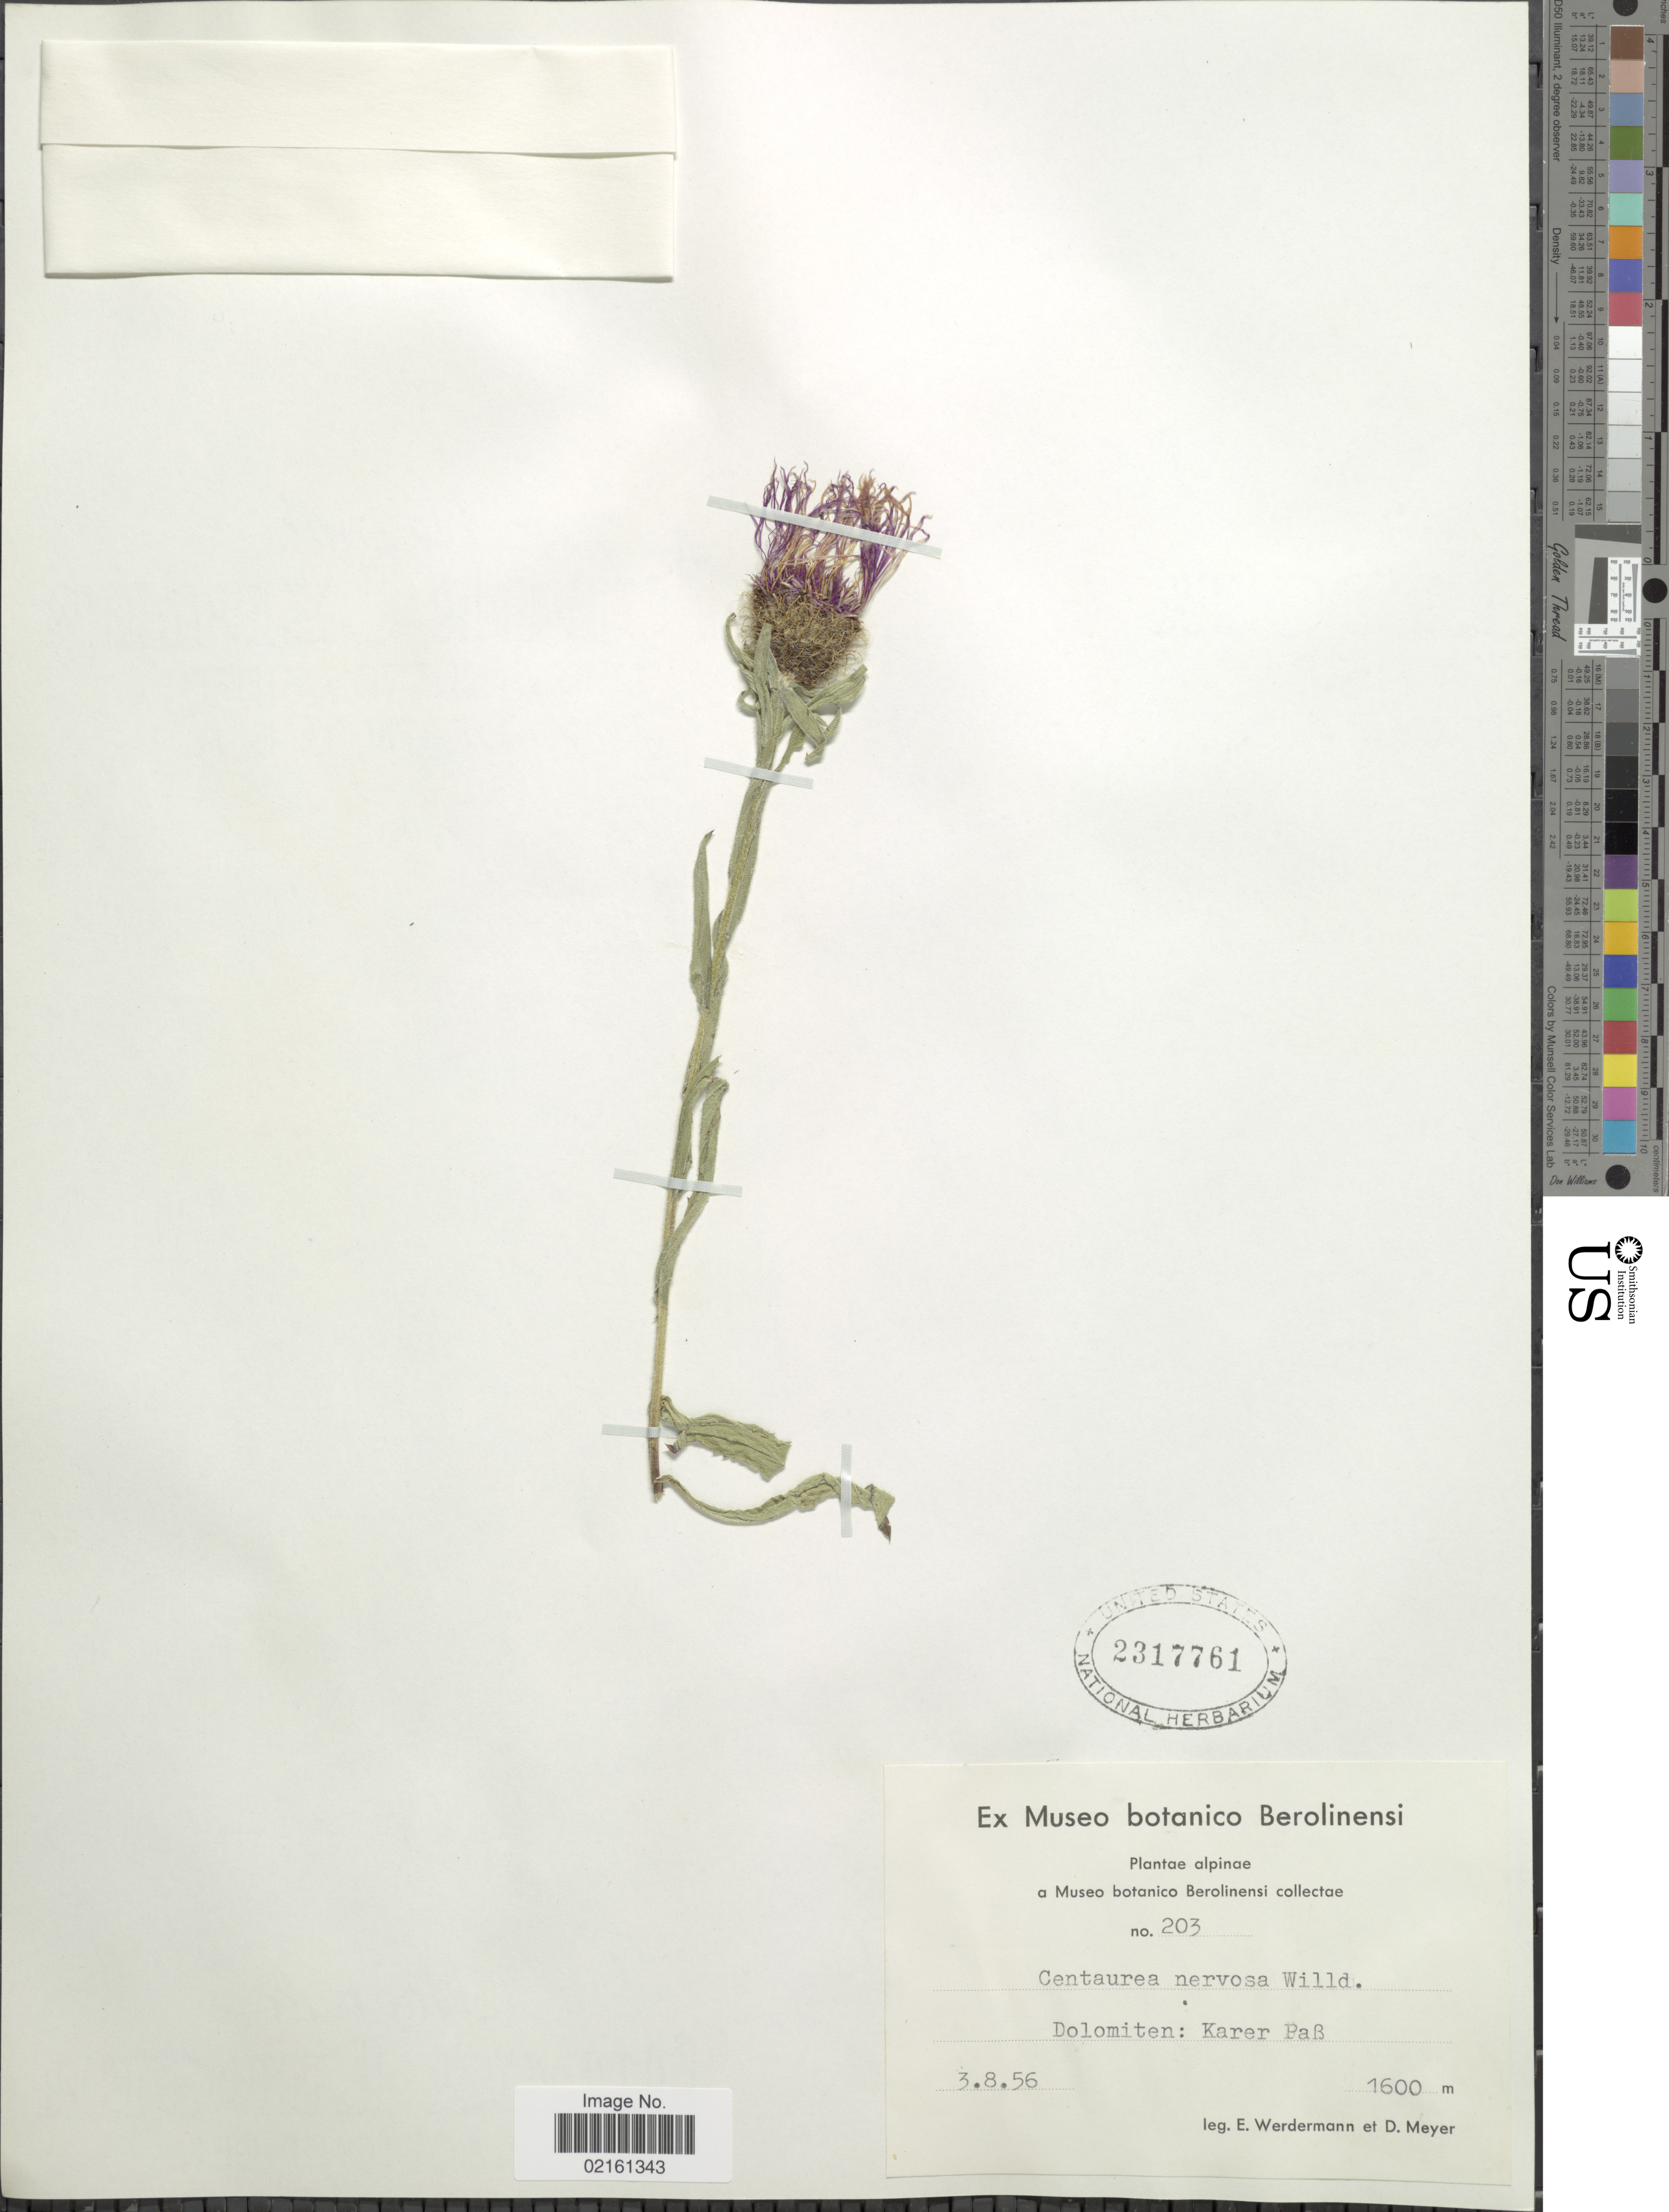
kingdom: Plantae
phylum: Tracheophyta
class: Magnoliopsida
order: Asterales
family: Asteraceae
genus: Centaurea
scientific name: Centaurea nervosa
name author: Willd.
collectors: E. Werdermann & D. Meyer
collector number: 203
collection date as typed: Transcribed d/m/y: 3/8/56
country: Italy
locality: Alpinae, Dolomiten, Karer Pab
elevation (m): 1600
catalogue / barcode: US 2317761